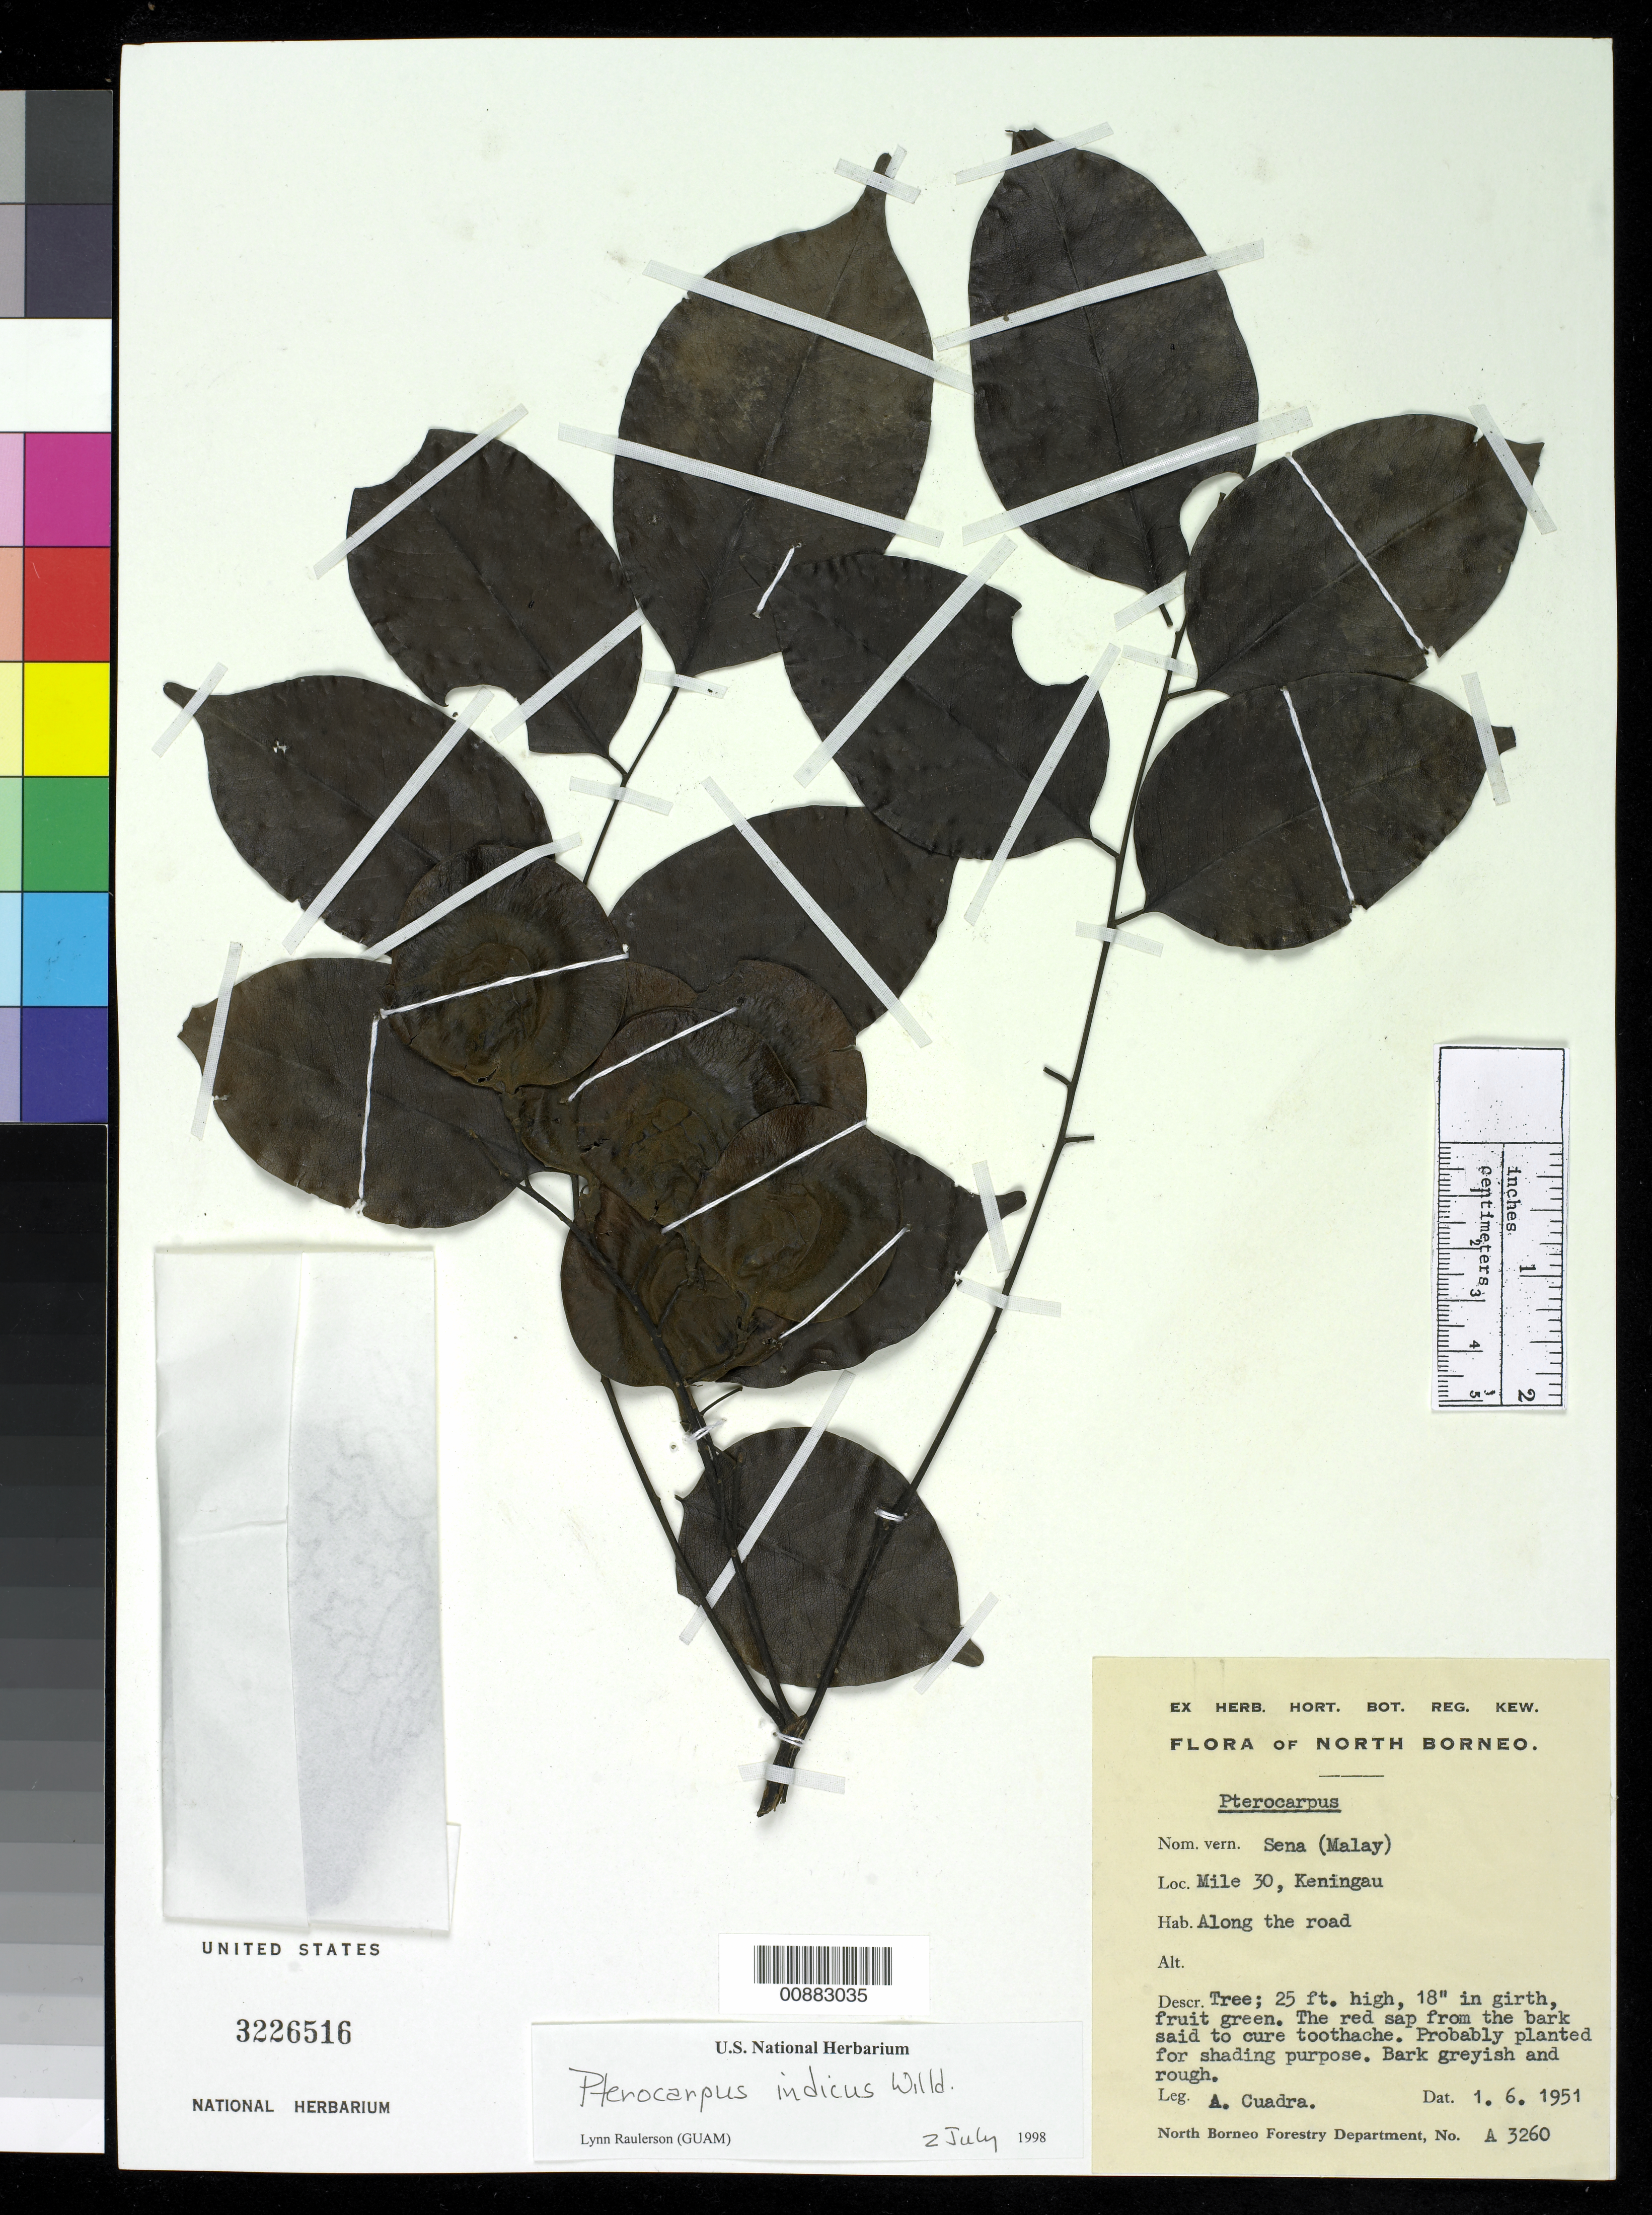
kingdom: Plantae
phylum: Tracheophyta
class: Magnoliopsida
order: Fabales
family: Fabaceae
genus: Pterocarpus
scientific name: Pterocarpus indicus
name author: Willd.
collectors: A. Cuadra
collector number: A 3260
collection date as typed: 01 Jun 1951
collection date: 1951-06-01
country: Indonesia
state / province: Kalimantan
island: Borneo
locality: Mile 30, Keningau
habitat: along the road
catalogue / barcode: US 3226516